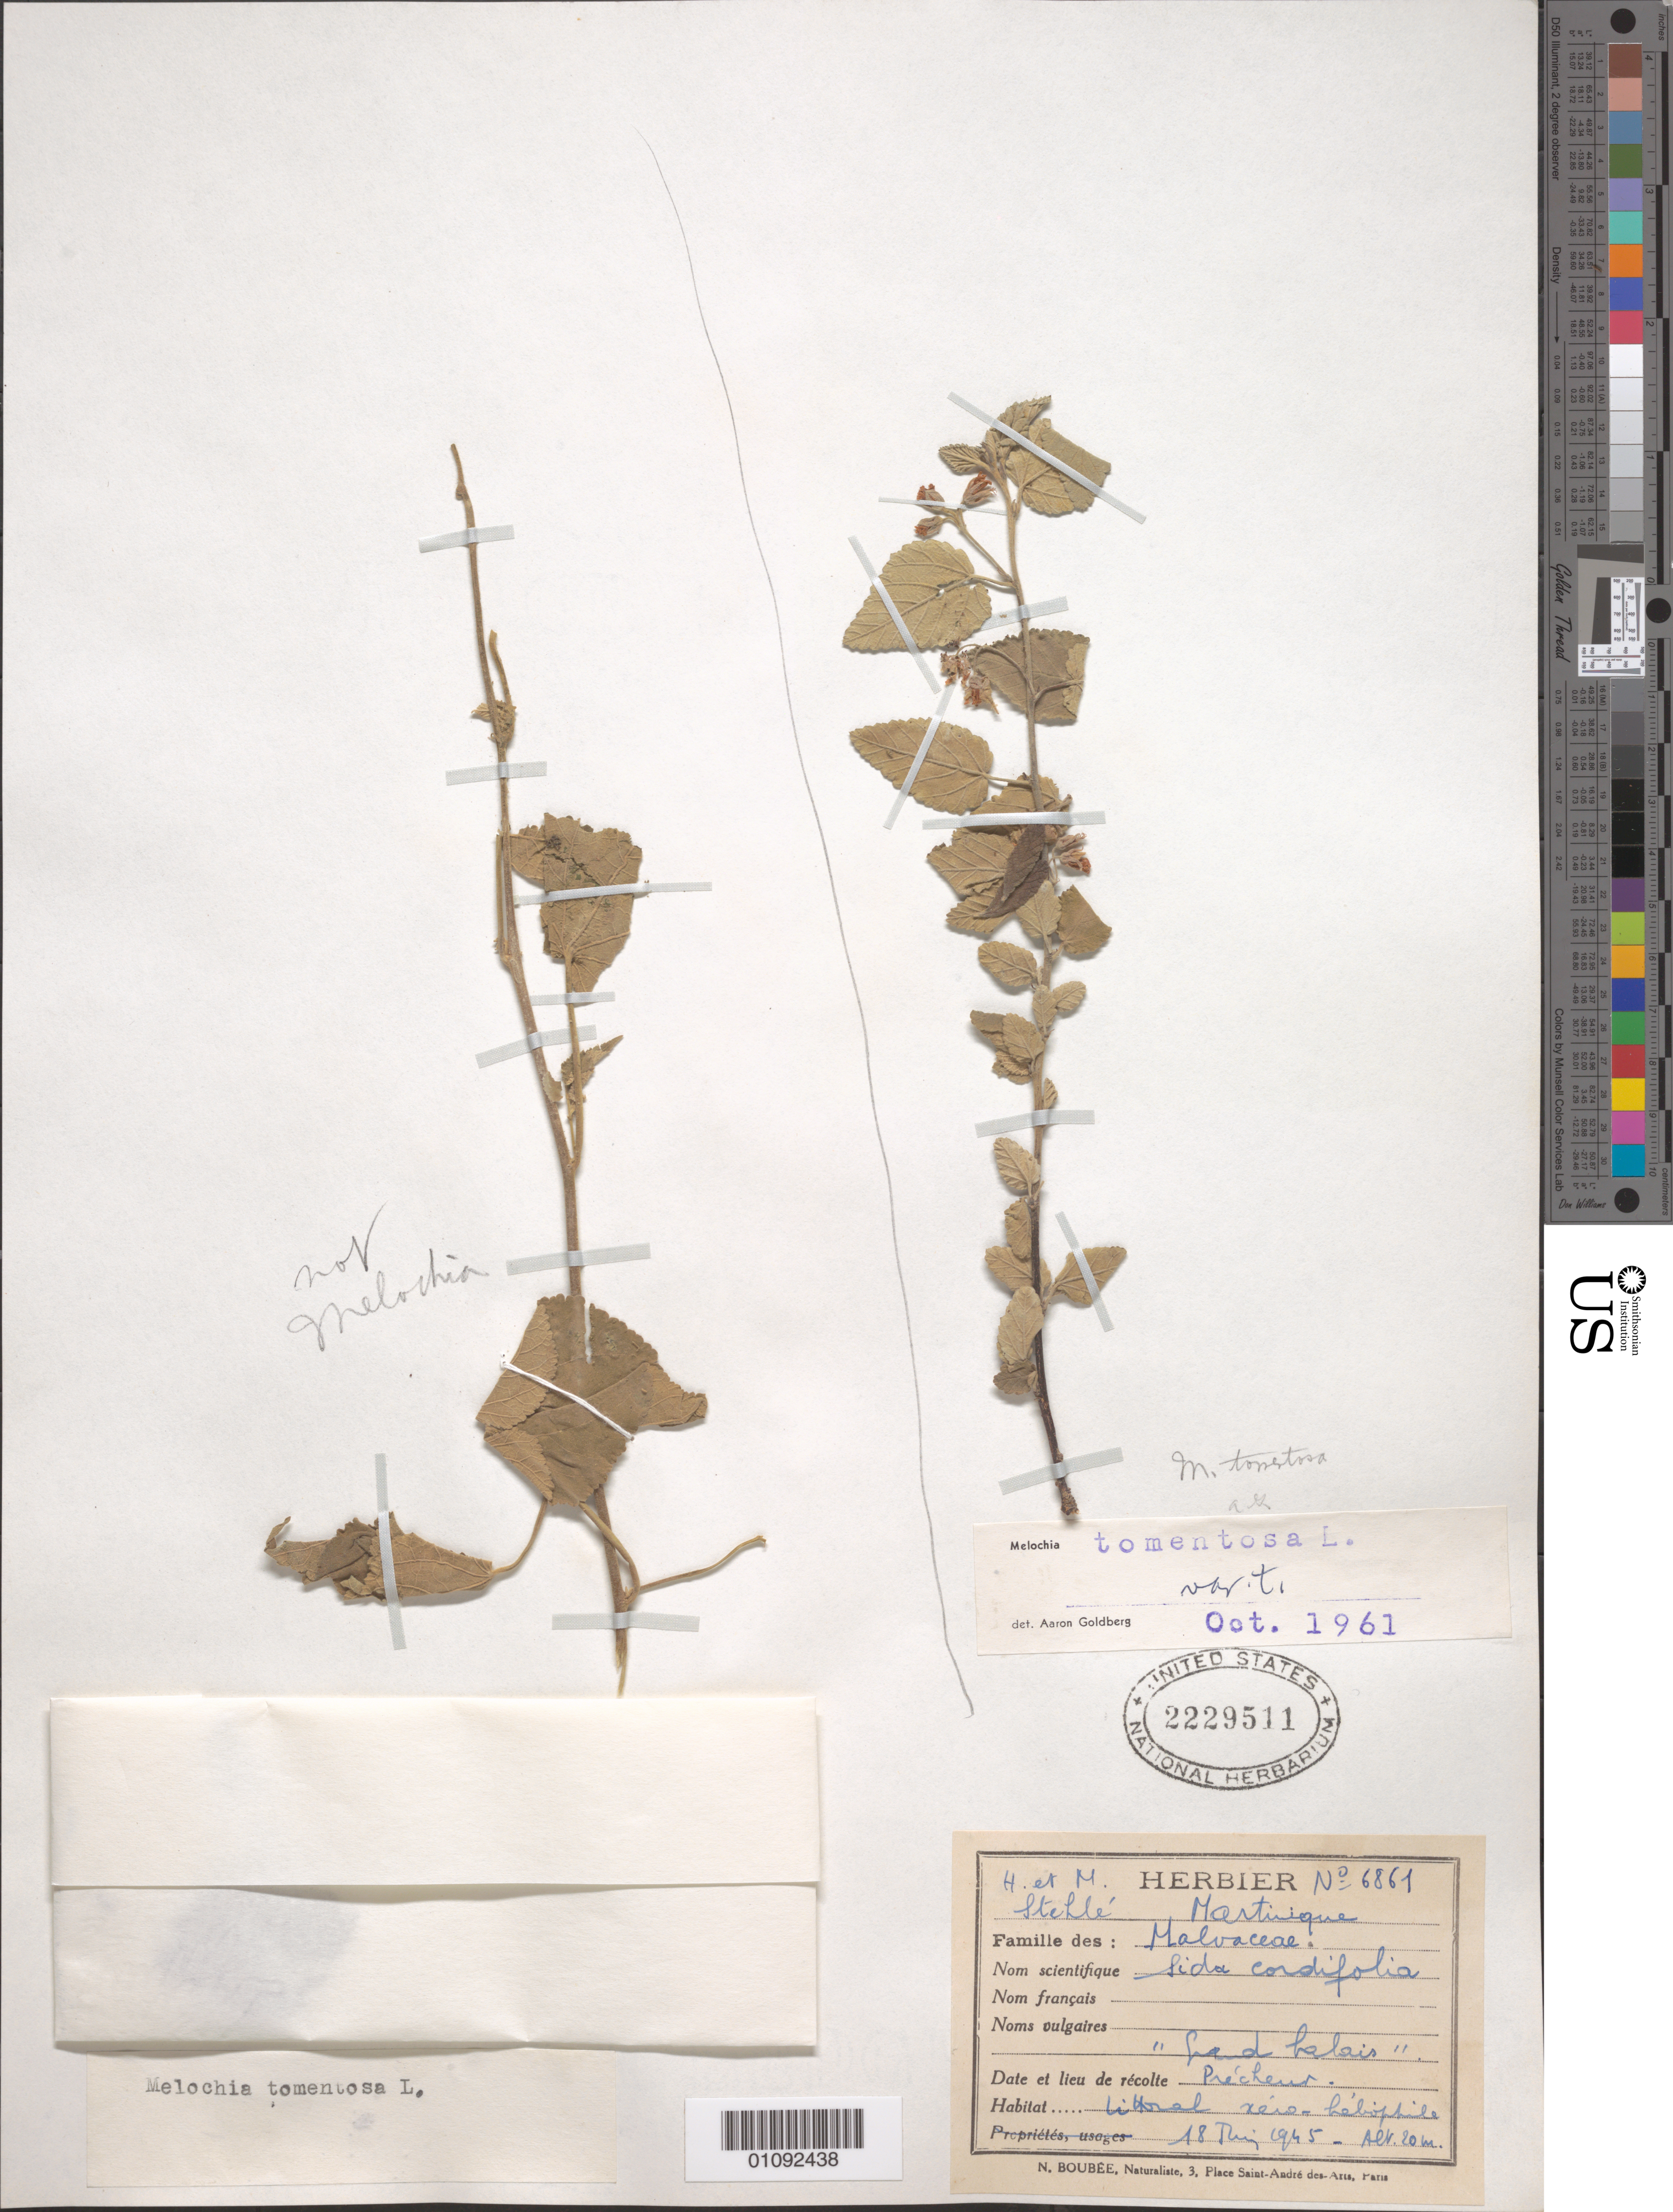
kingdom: Plantae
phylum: Tracheophyta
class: Magnoliopsida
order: Malvales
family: Malvaceae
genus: Melochia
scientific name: Melochia tomentosa var. tomentosa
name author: L.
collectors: H. Stehlé & M. Stehlé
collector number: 6861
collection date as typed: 18 Jul 1945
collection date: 1945-07-18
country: Martinique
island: Martinique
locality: Precheur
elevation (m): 20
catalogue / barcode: US 2229511